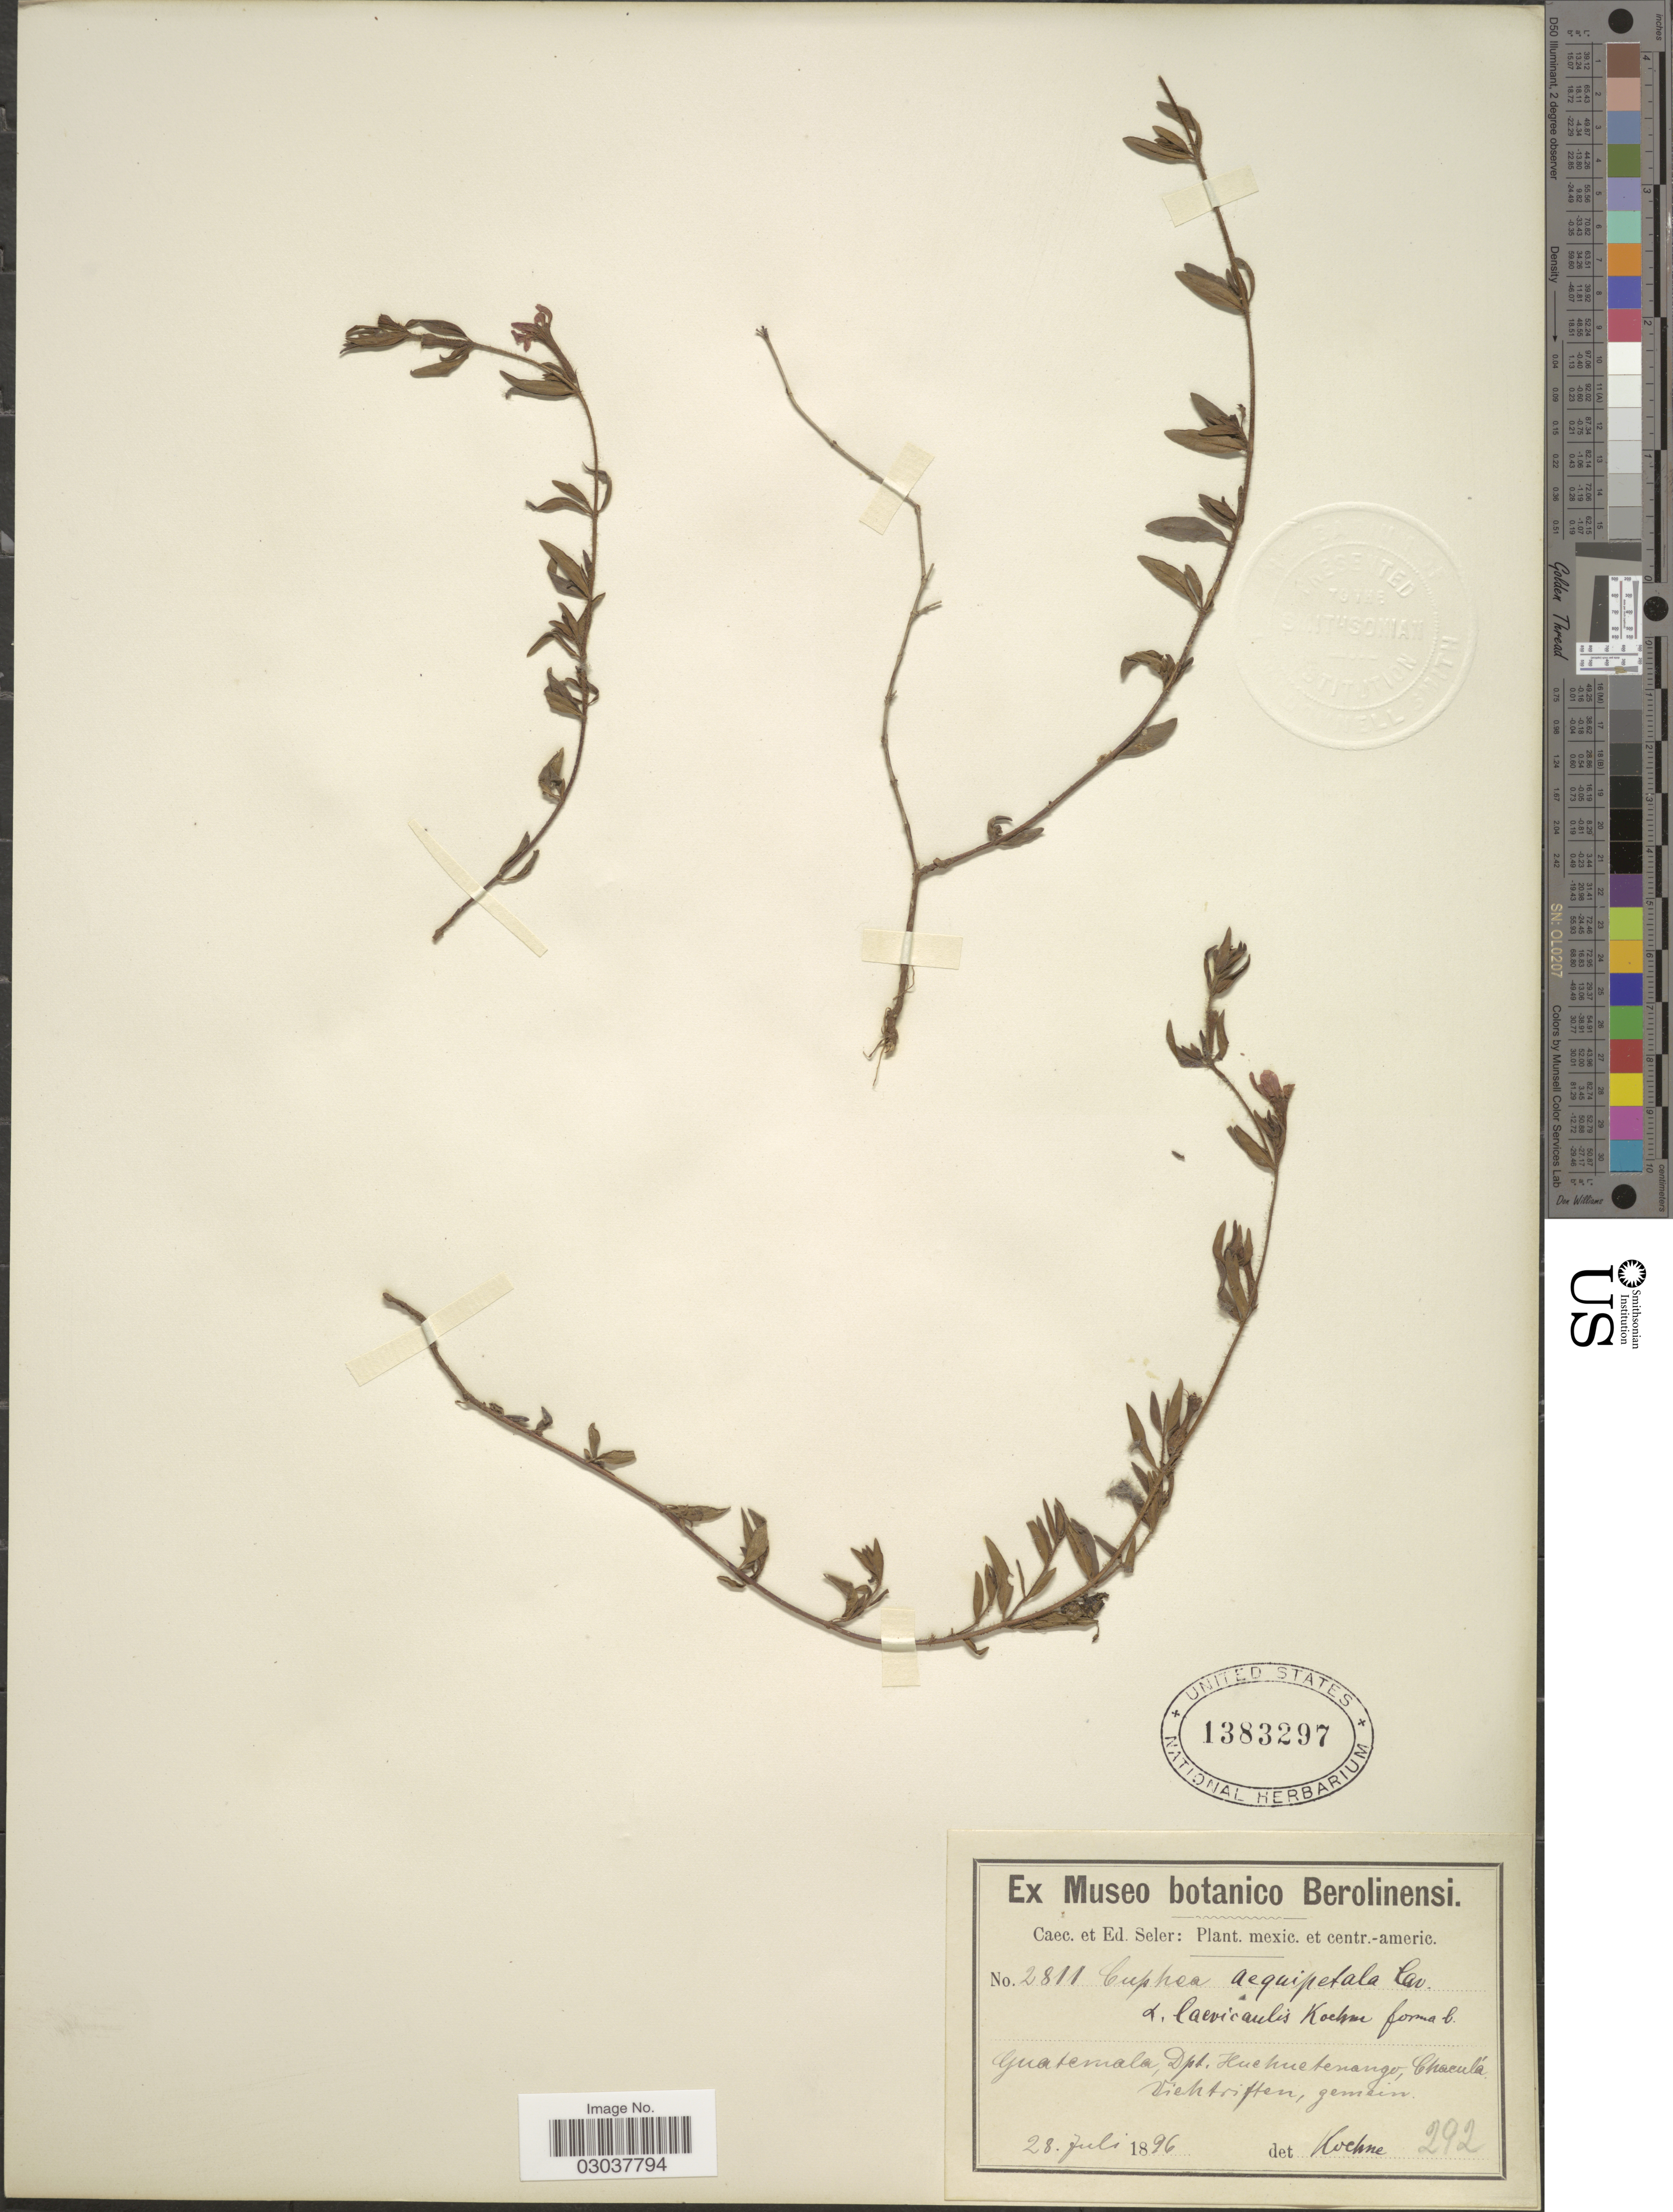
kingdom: Plantae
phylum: Tracheophyta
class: Magnoliopsida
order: Myrtales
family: Lythraceae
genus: Cuphea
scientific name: Cuphea aequipetala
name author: Cav.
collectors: ex Caec. et Ed Seler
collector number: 2811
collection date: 1896-07-28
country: Guatemala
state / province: Huehuetenango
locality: Dpt. Huehuetenango, Chaculá. Viehtriften, gemein.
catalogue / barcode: US 1383297